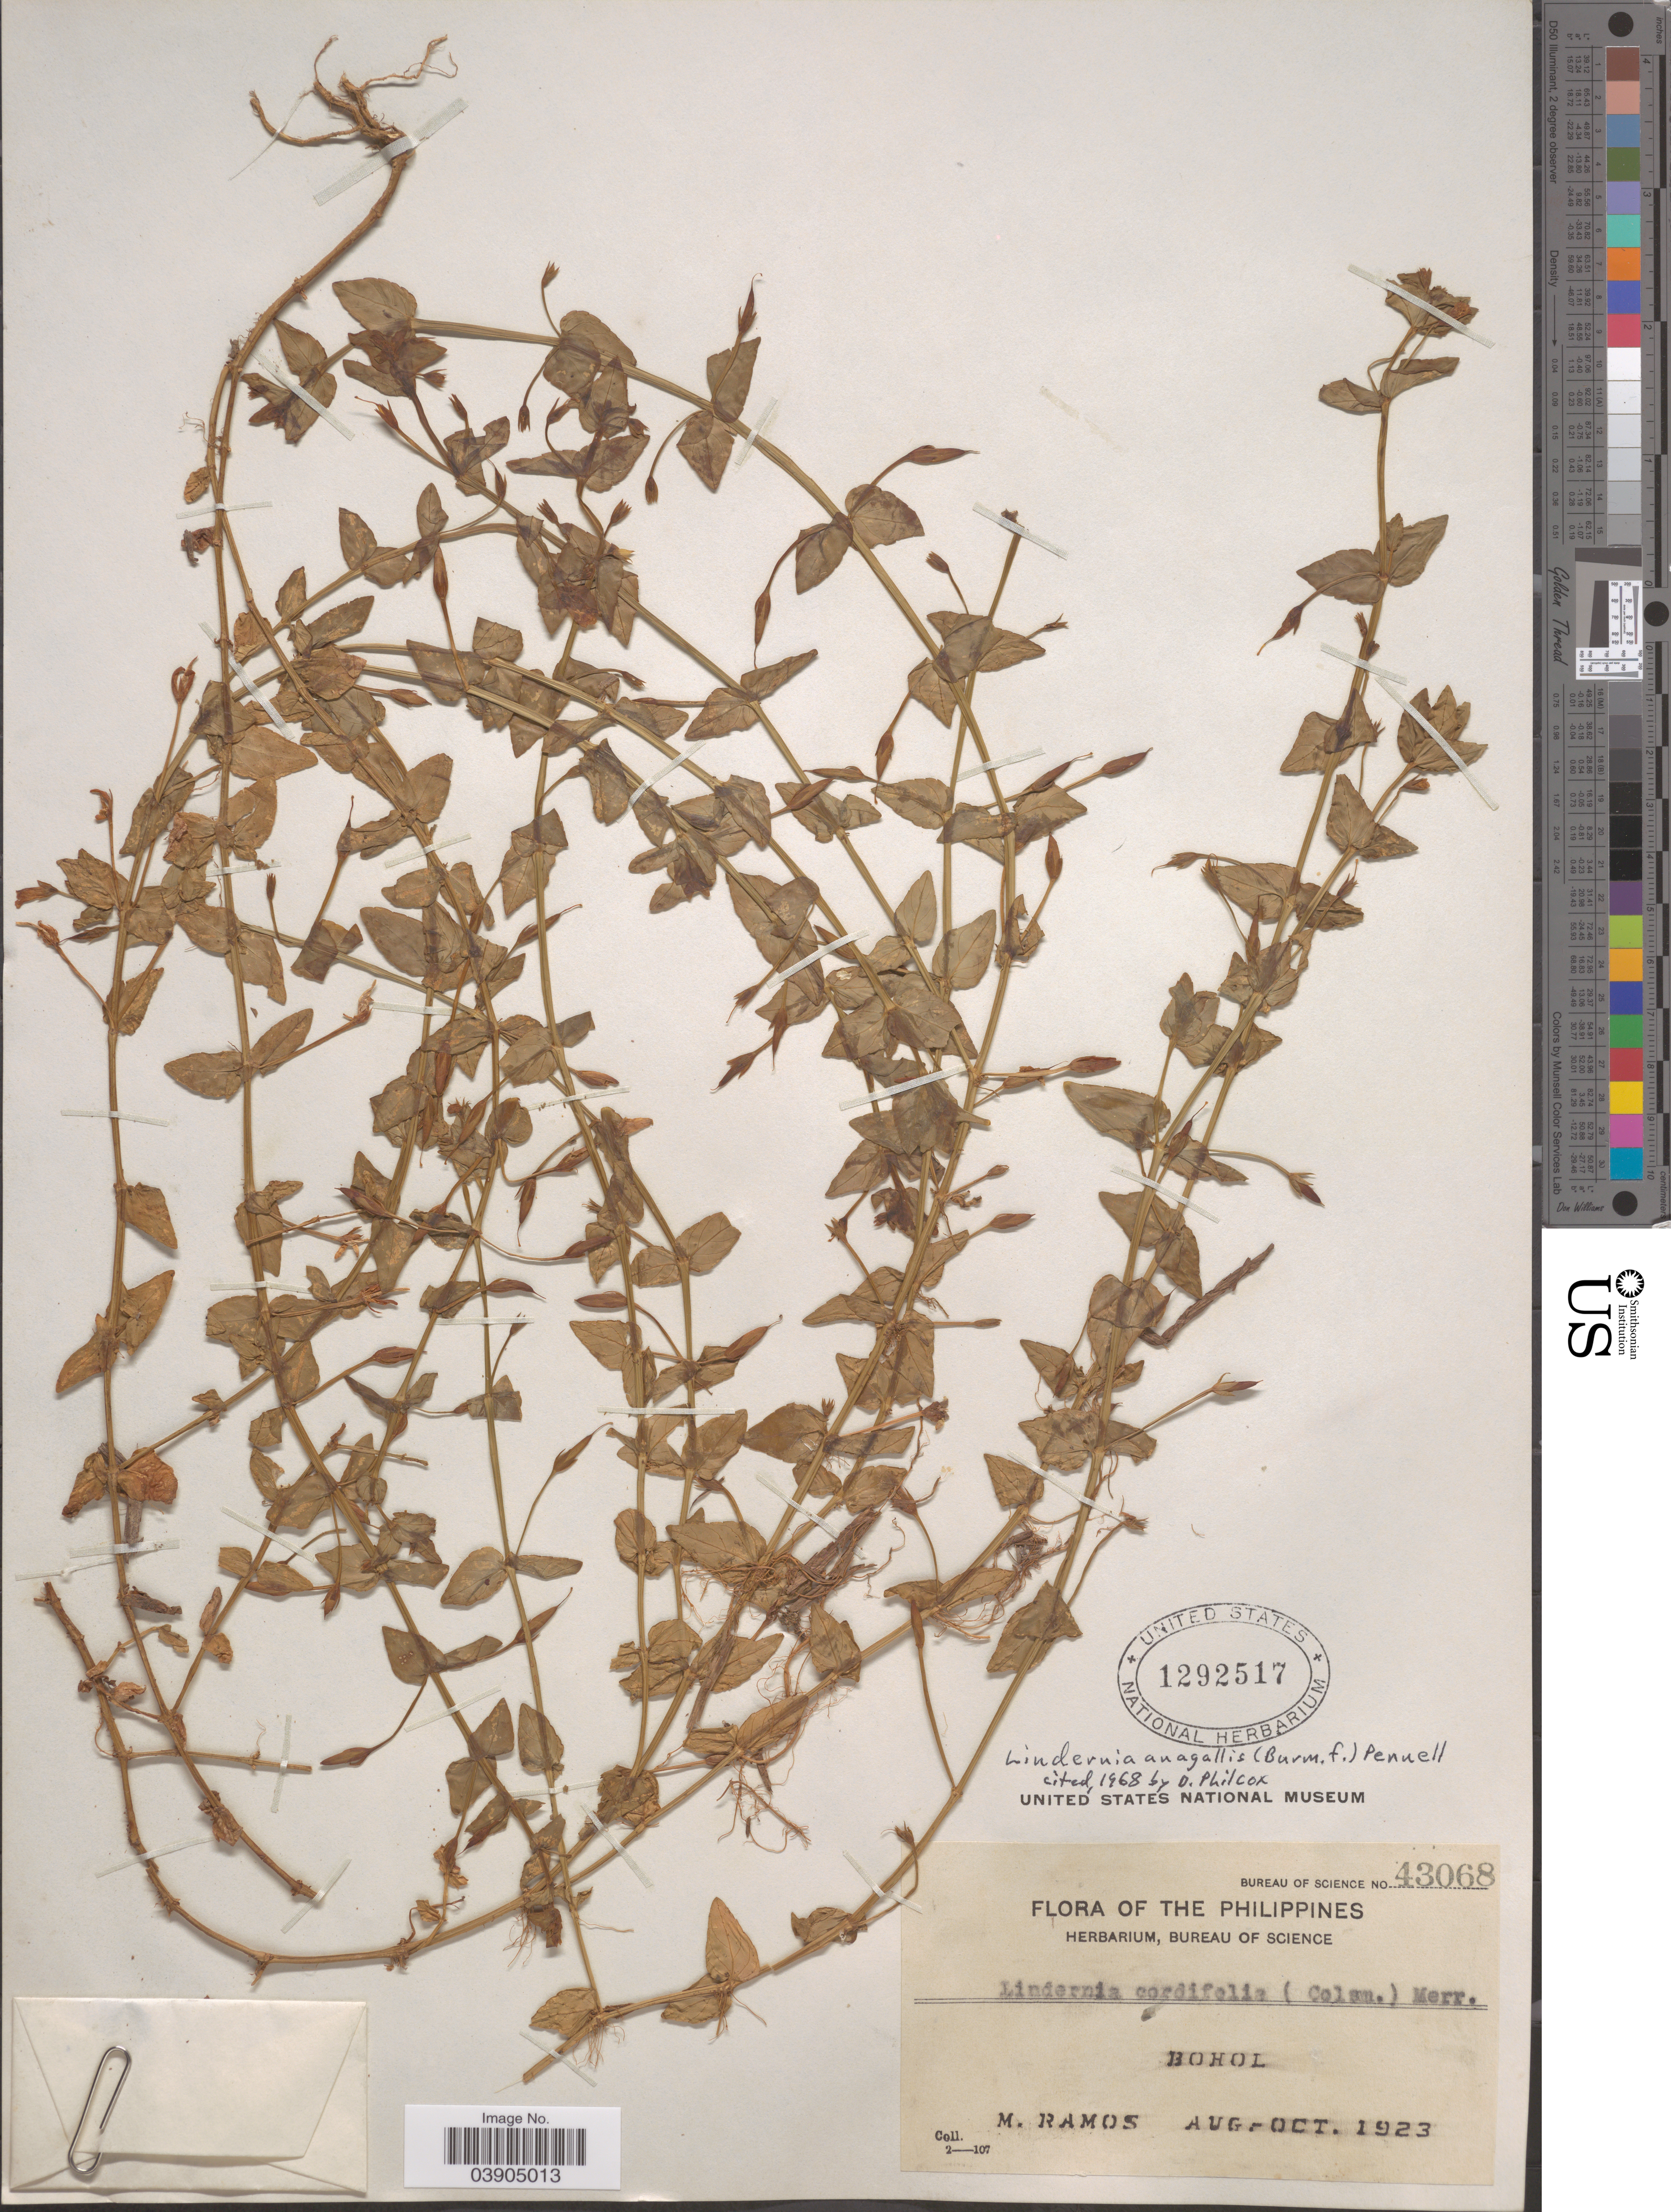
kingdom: Plantae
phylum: Tracheophyta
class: Magnoliopsida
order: Lamiales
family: Linderniaceae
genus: Lindernia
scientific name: Lindernia anagallis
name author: (Burm. f.) Pennell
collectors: M. Ramos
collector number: Bureau of Science 43068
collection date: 1923-08/1923-10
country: Philippines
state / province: Central Visayas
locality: Bohol.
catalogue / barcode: US 1292517